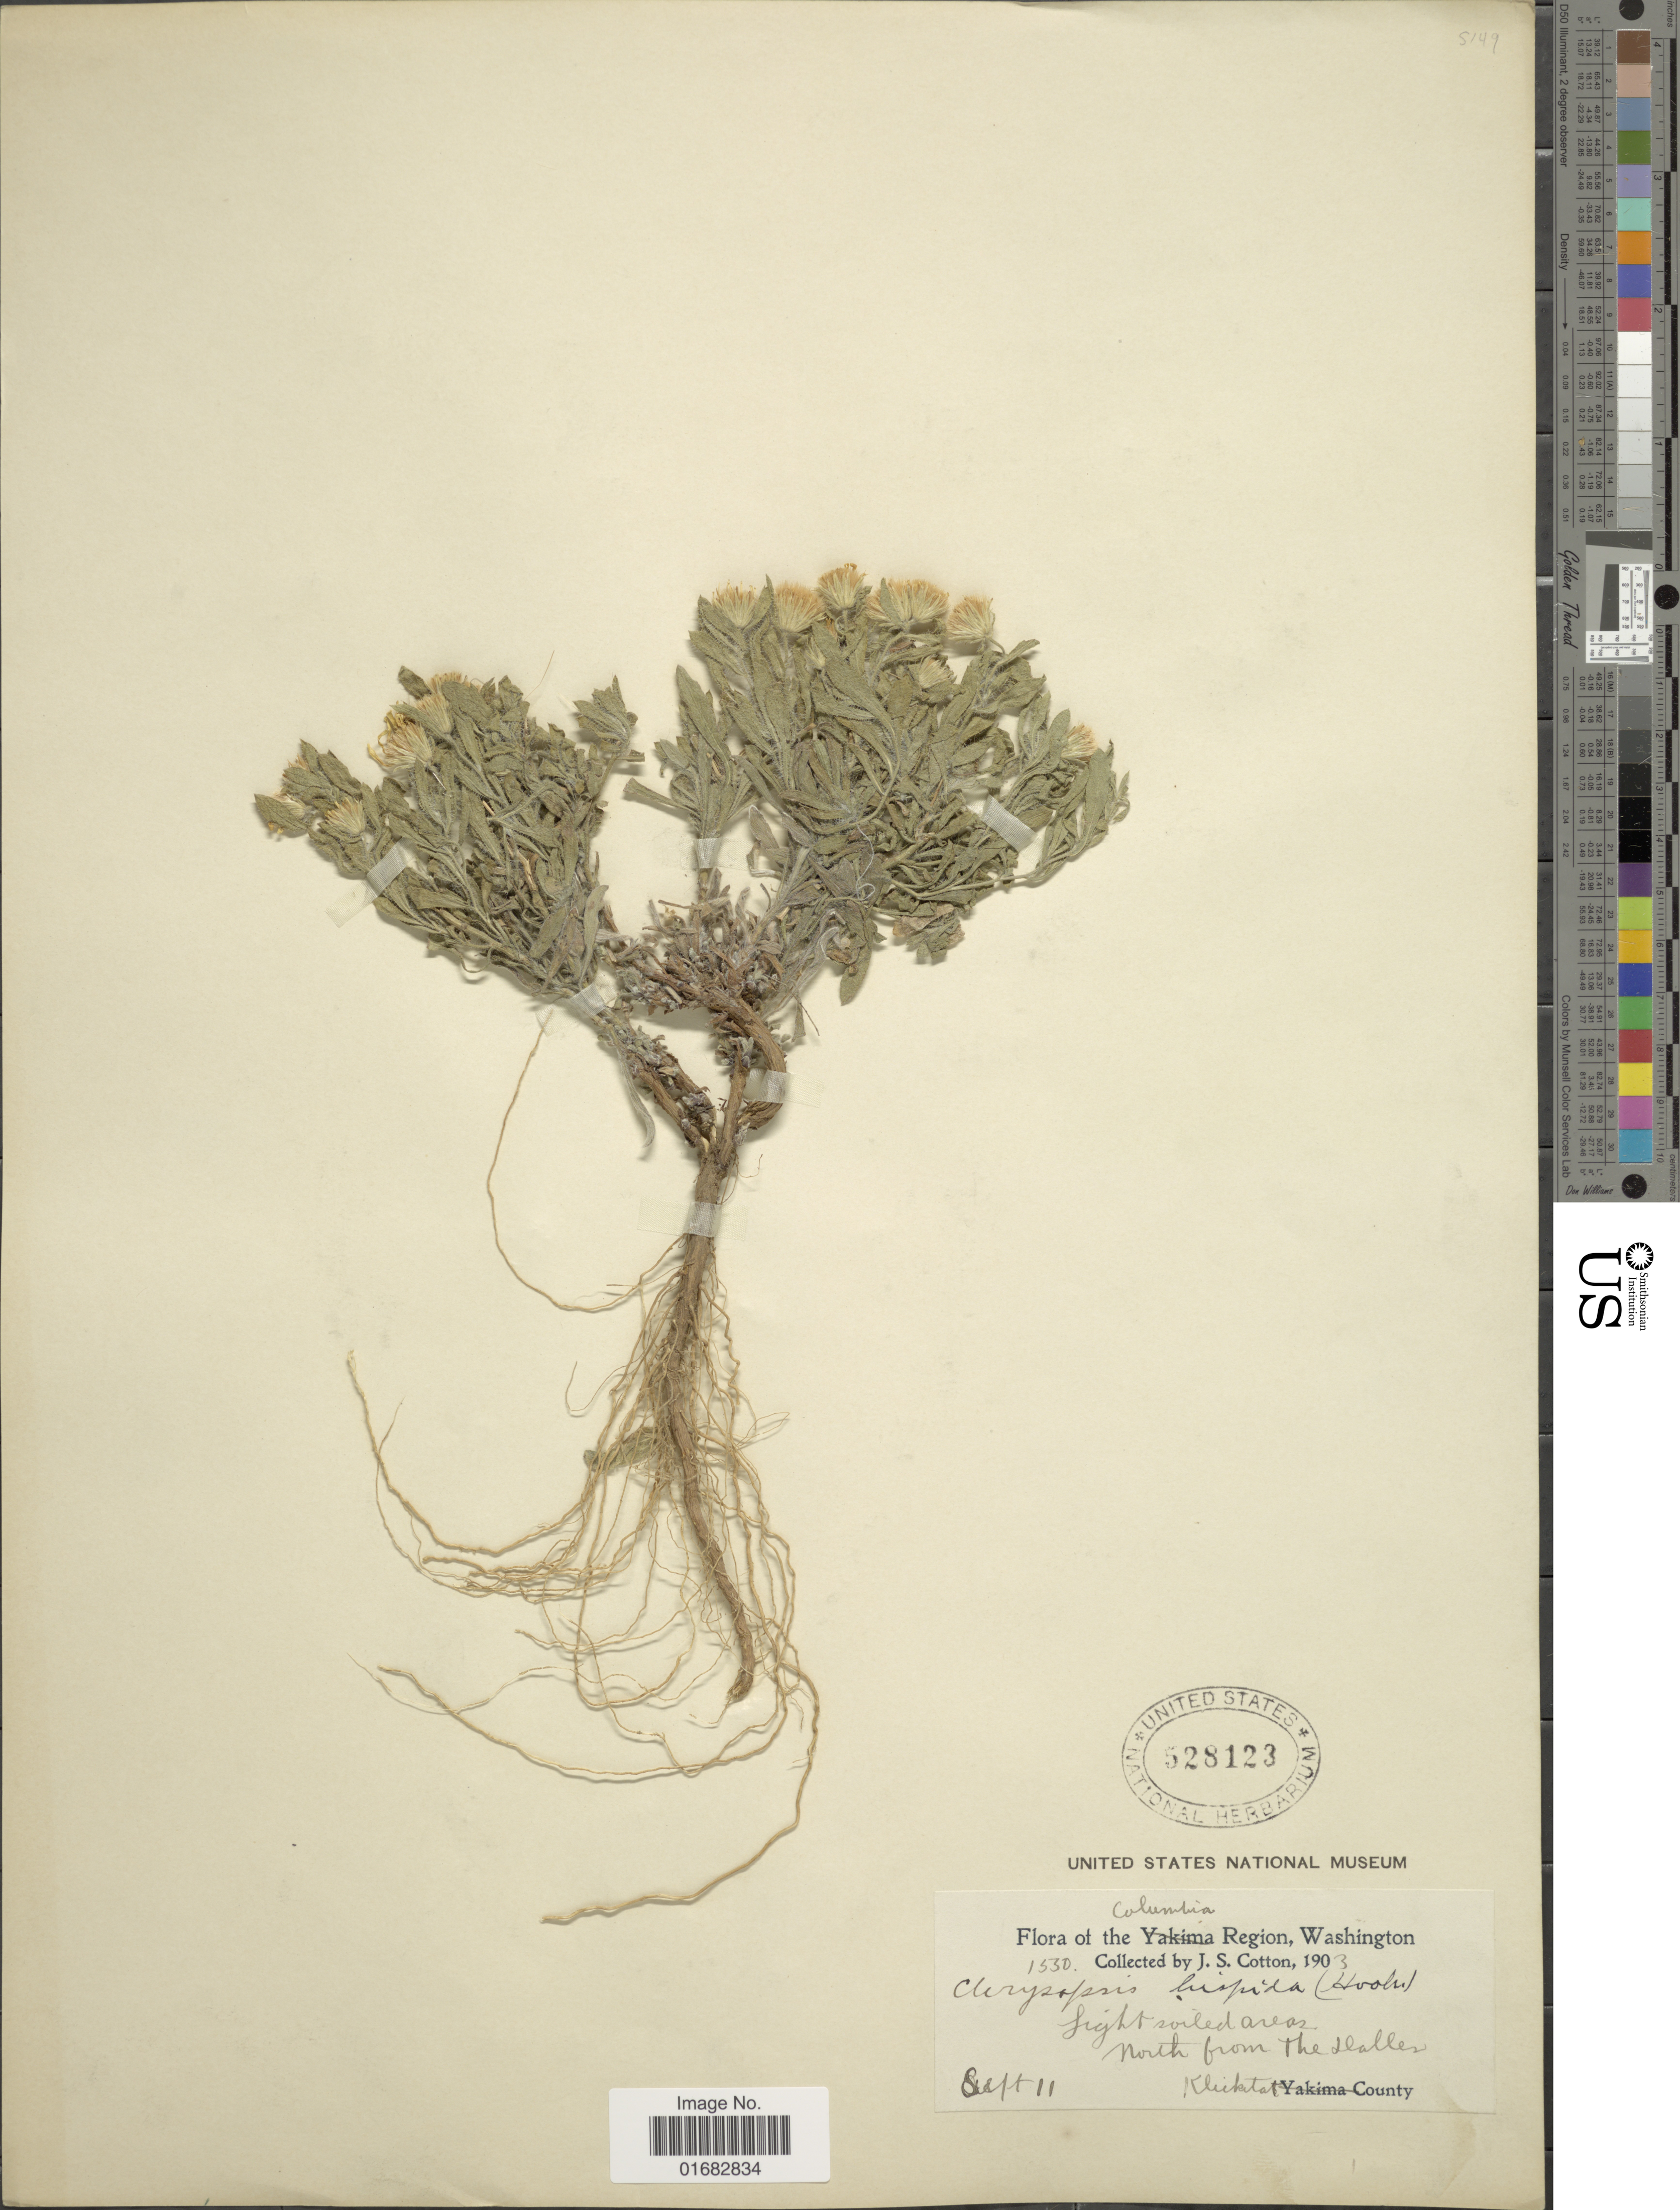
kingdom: Plantae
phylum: Tracheophyta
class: Magnoliopsida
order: Asterales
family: Asteraceae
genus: Heterotheca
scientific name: Heterotheca villosa var. hispida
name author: (Hook.) V.L. Harms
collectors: J. S. Cotton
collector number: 1530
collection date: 1903-09-11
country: United States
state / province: Washington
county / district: Klickitat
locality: Columbia Region. North from The Dalles.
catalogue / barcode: US 528123